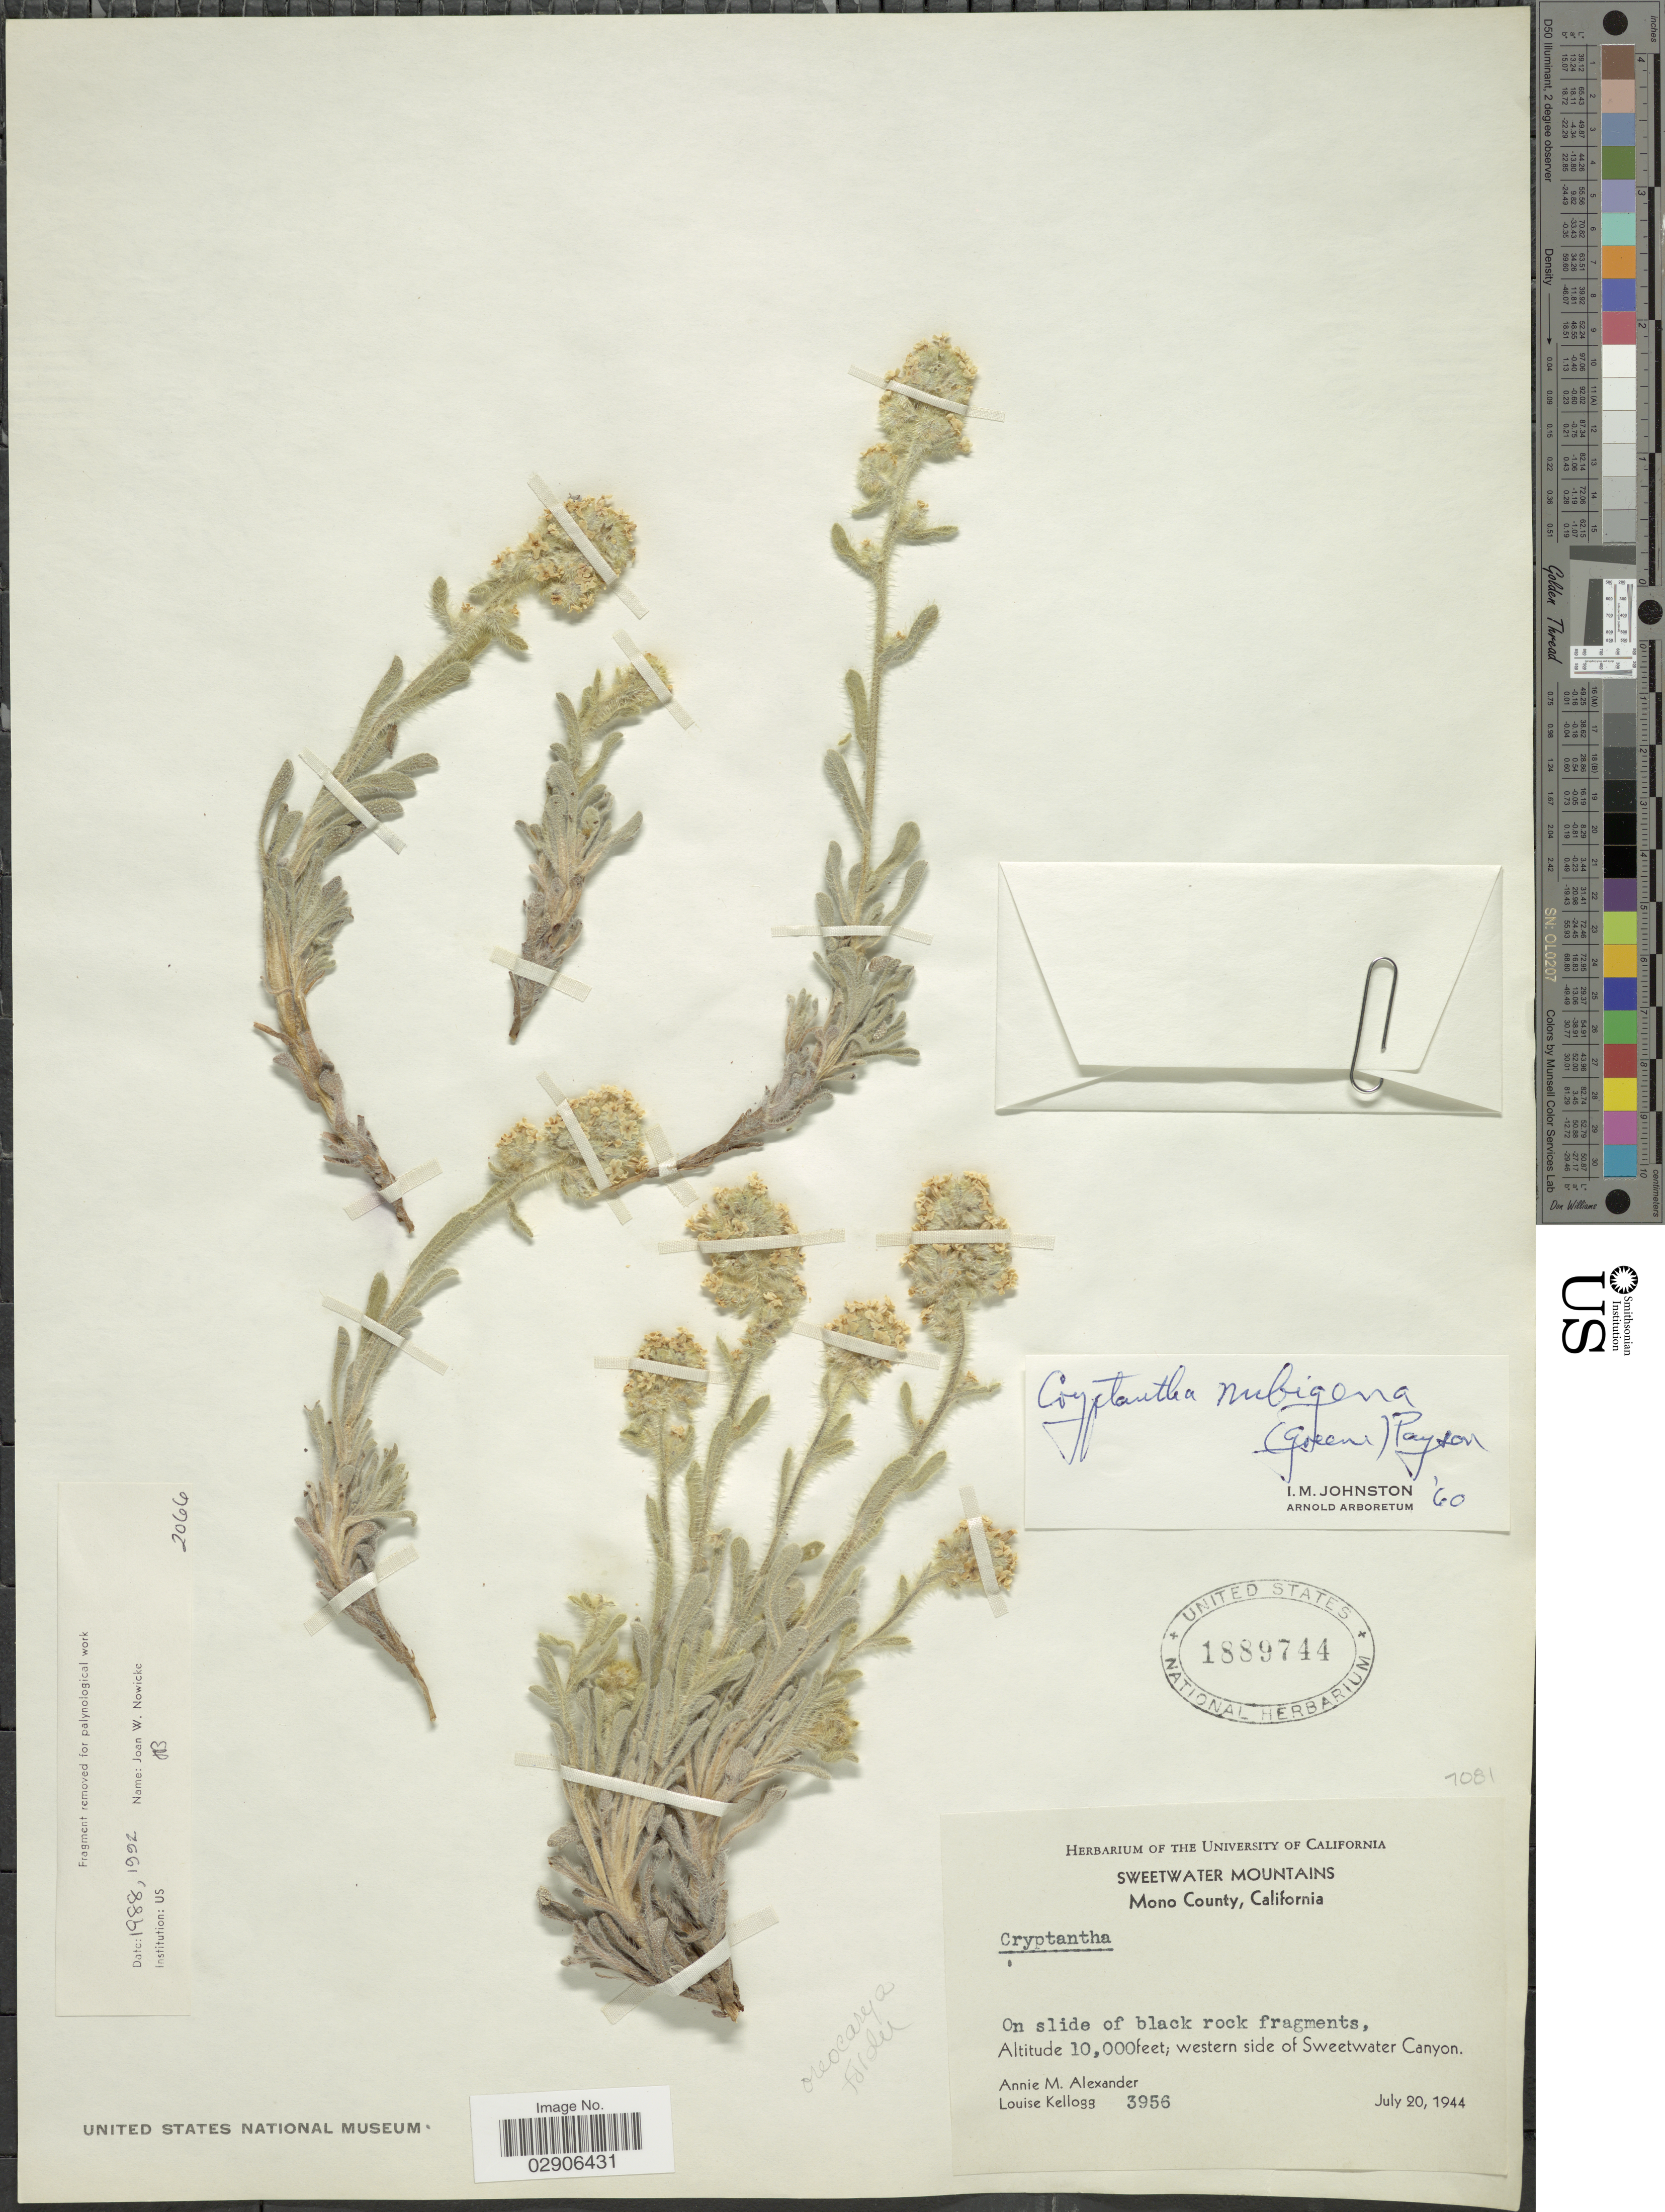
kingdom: Plantae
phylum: Tracheophyta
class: Magnoliopsida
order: Boraginales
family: Boraginaceae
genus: Oreocarya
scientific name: Oreocarya nubigena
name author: Greene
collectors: A. M. Alexander & L. Kellogg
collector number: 3956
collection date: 1944-07-20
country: United States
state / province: California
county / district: Mono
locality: Sweetwater Mountains. Mono County. Western side of Sweetwater Canyon.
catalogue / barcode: US 1889744